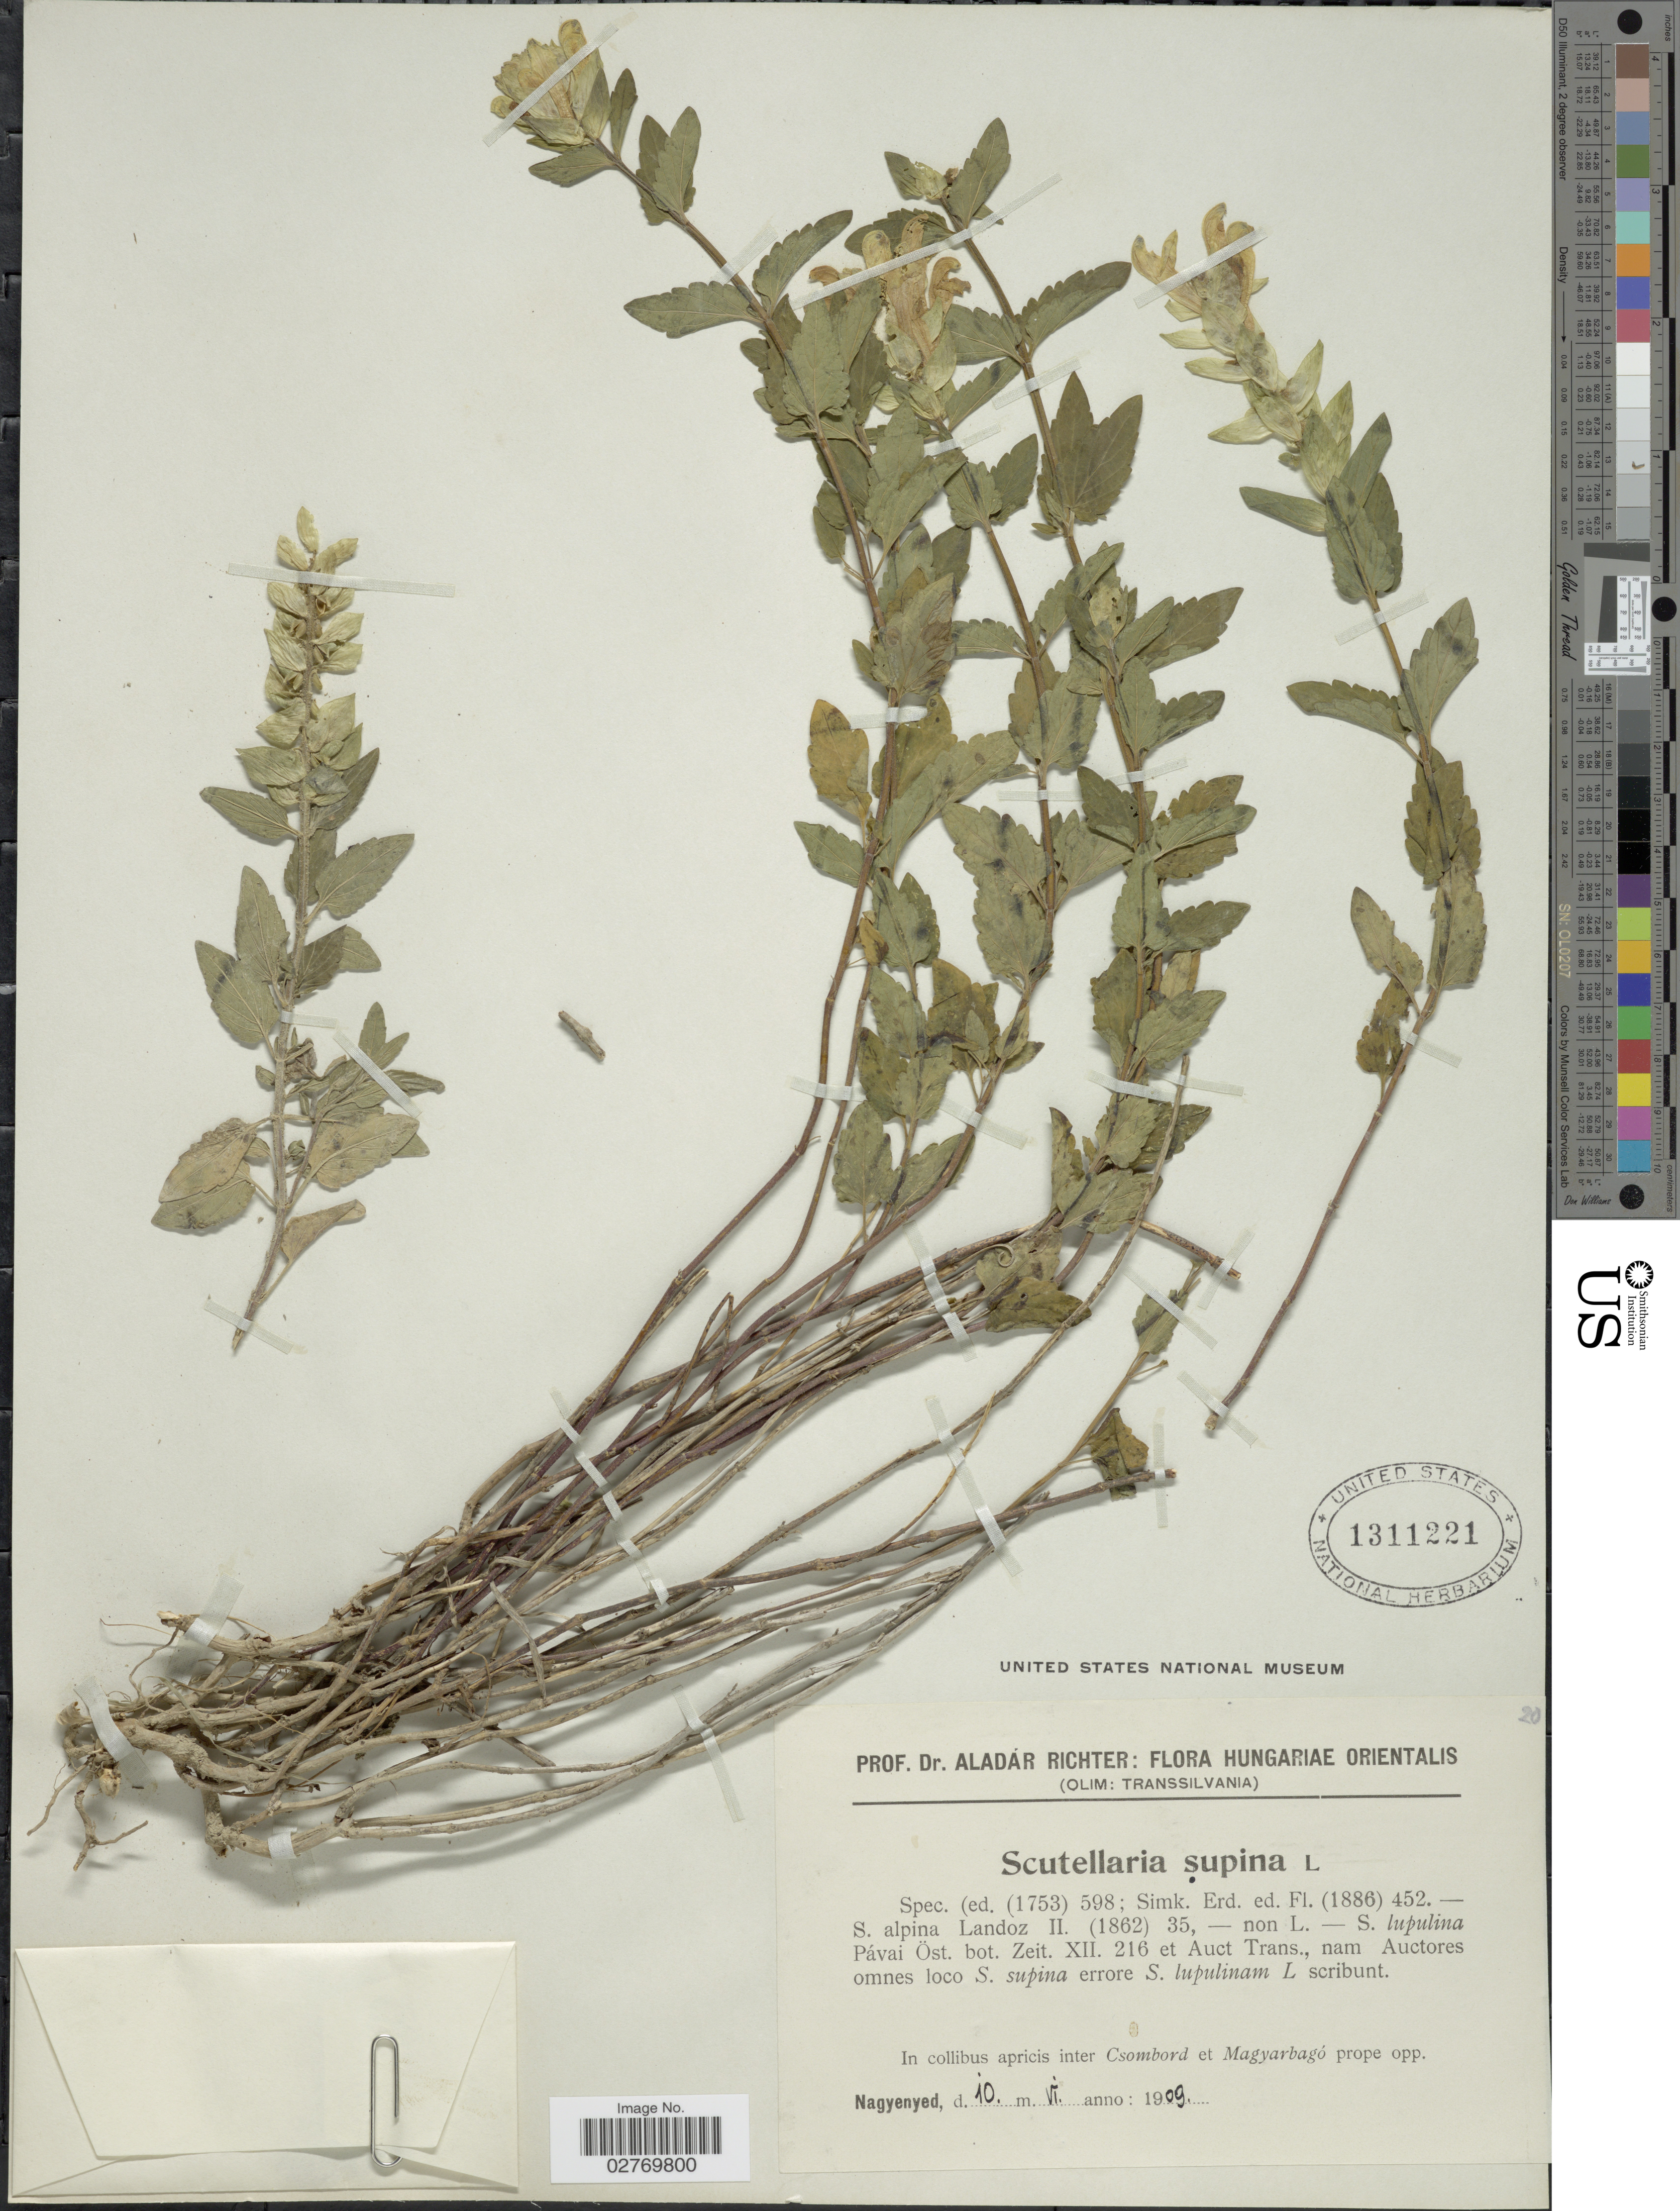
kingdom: Plantae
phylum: Tracheophyta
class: Magnoliopsida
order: Lamiales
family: Lamiaceae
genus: Scutellaria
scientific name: Scutellaria supina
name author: L.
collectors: V. A. Richter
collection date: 1909-06-10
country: Hungary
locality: In collibus apricis inter Csombord et Magyarbagó prope opp. Nagyenyed.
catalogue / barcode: US 1311221